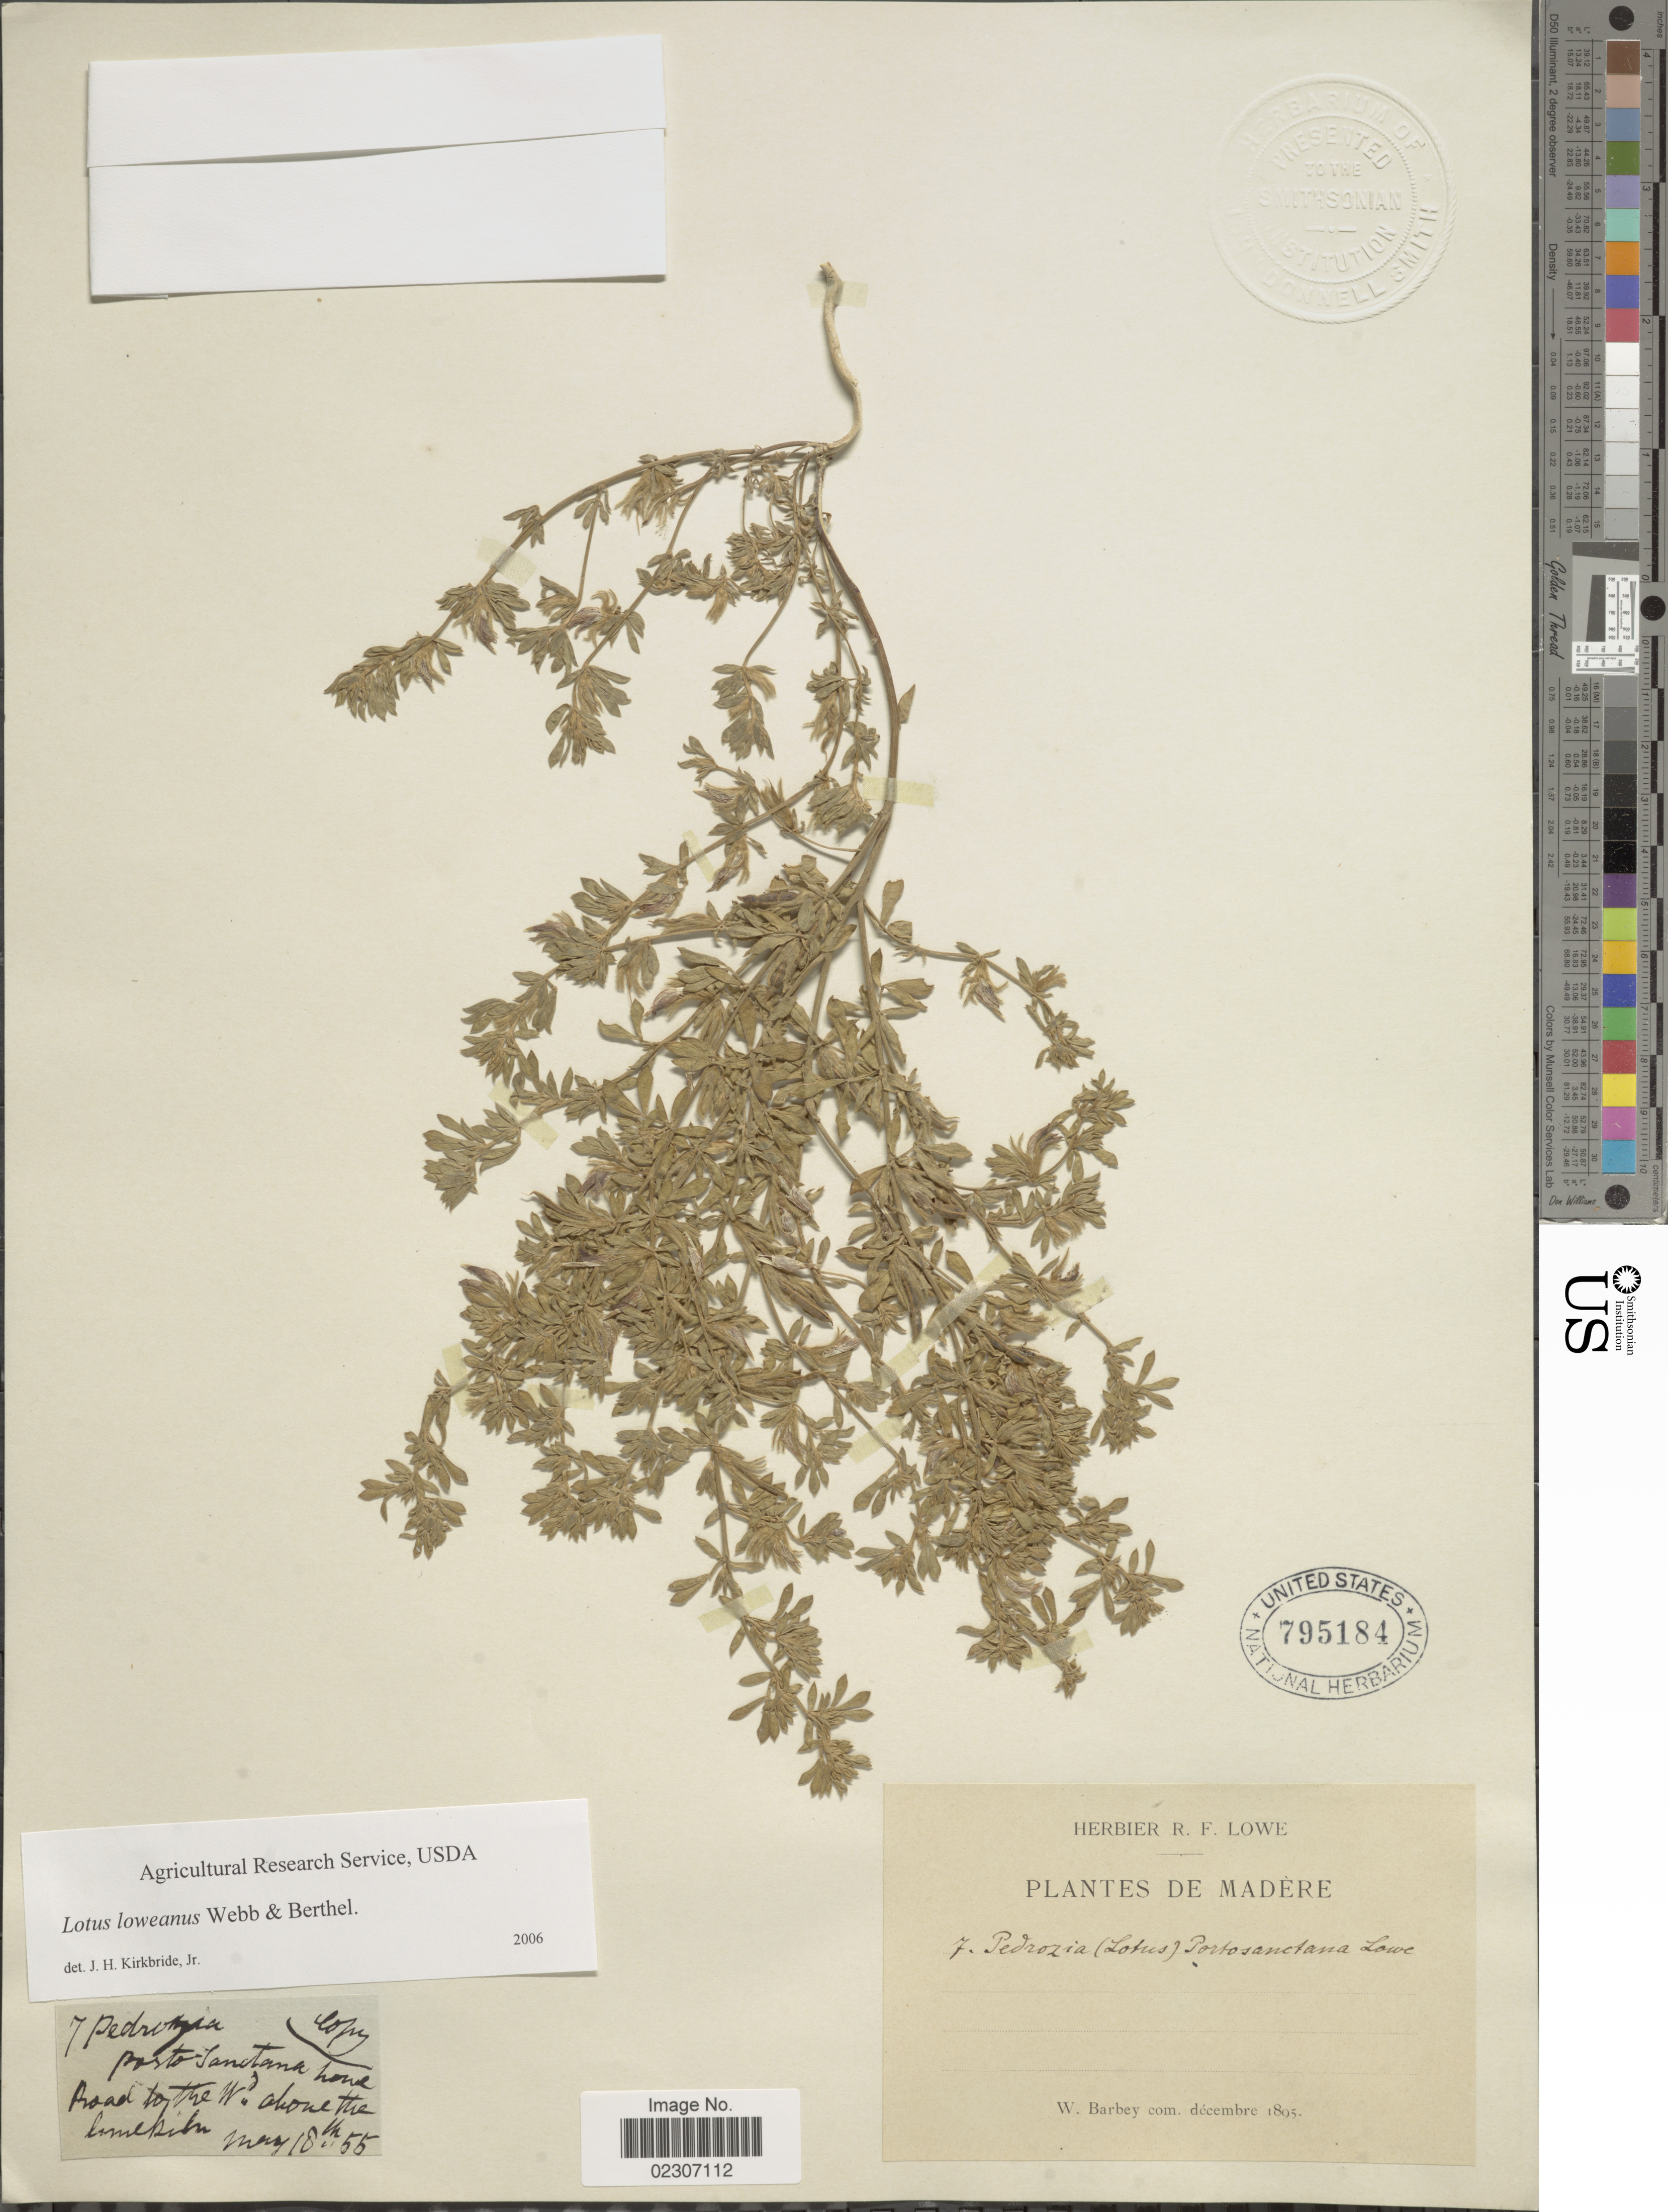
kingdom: Plantae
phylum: Tracheophyta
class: Magnoliopsida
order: Fabales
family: Fabaceae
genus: Lotus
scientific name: Lotus loweanus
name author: Webb & Berthel.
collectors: W. Barbey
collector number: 7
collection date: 1895-12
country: Portugal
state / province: Madeira (Aut. Reg.)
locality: Madere.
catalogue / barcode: US 795184